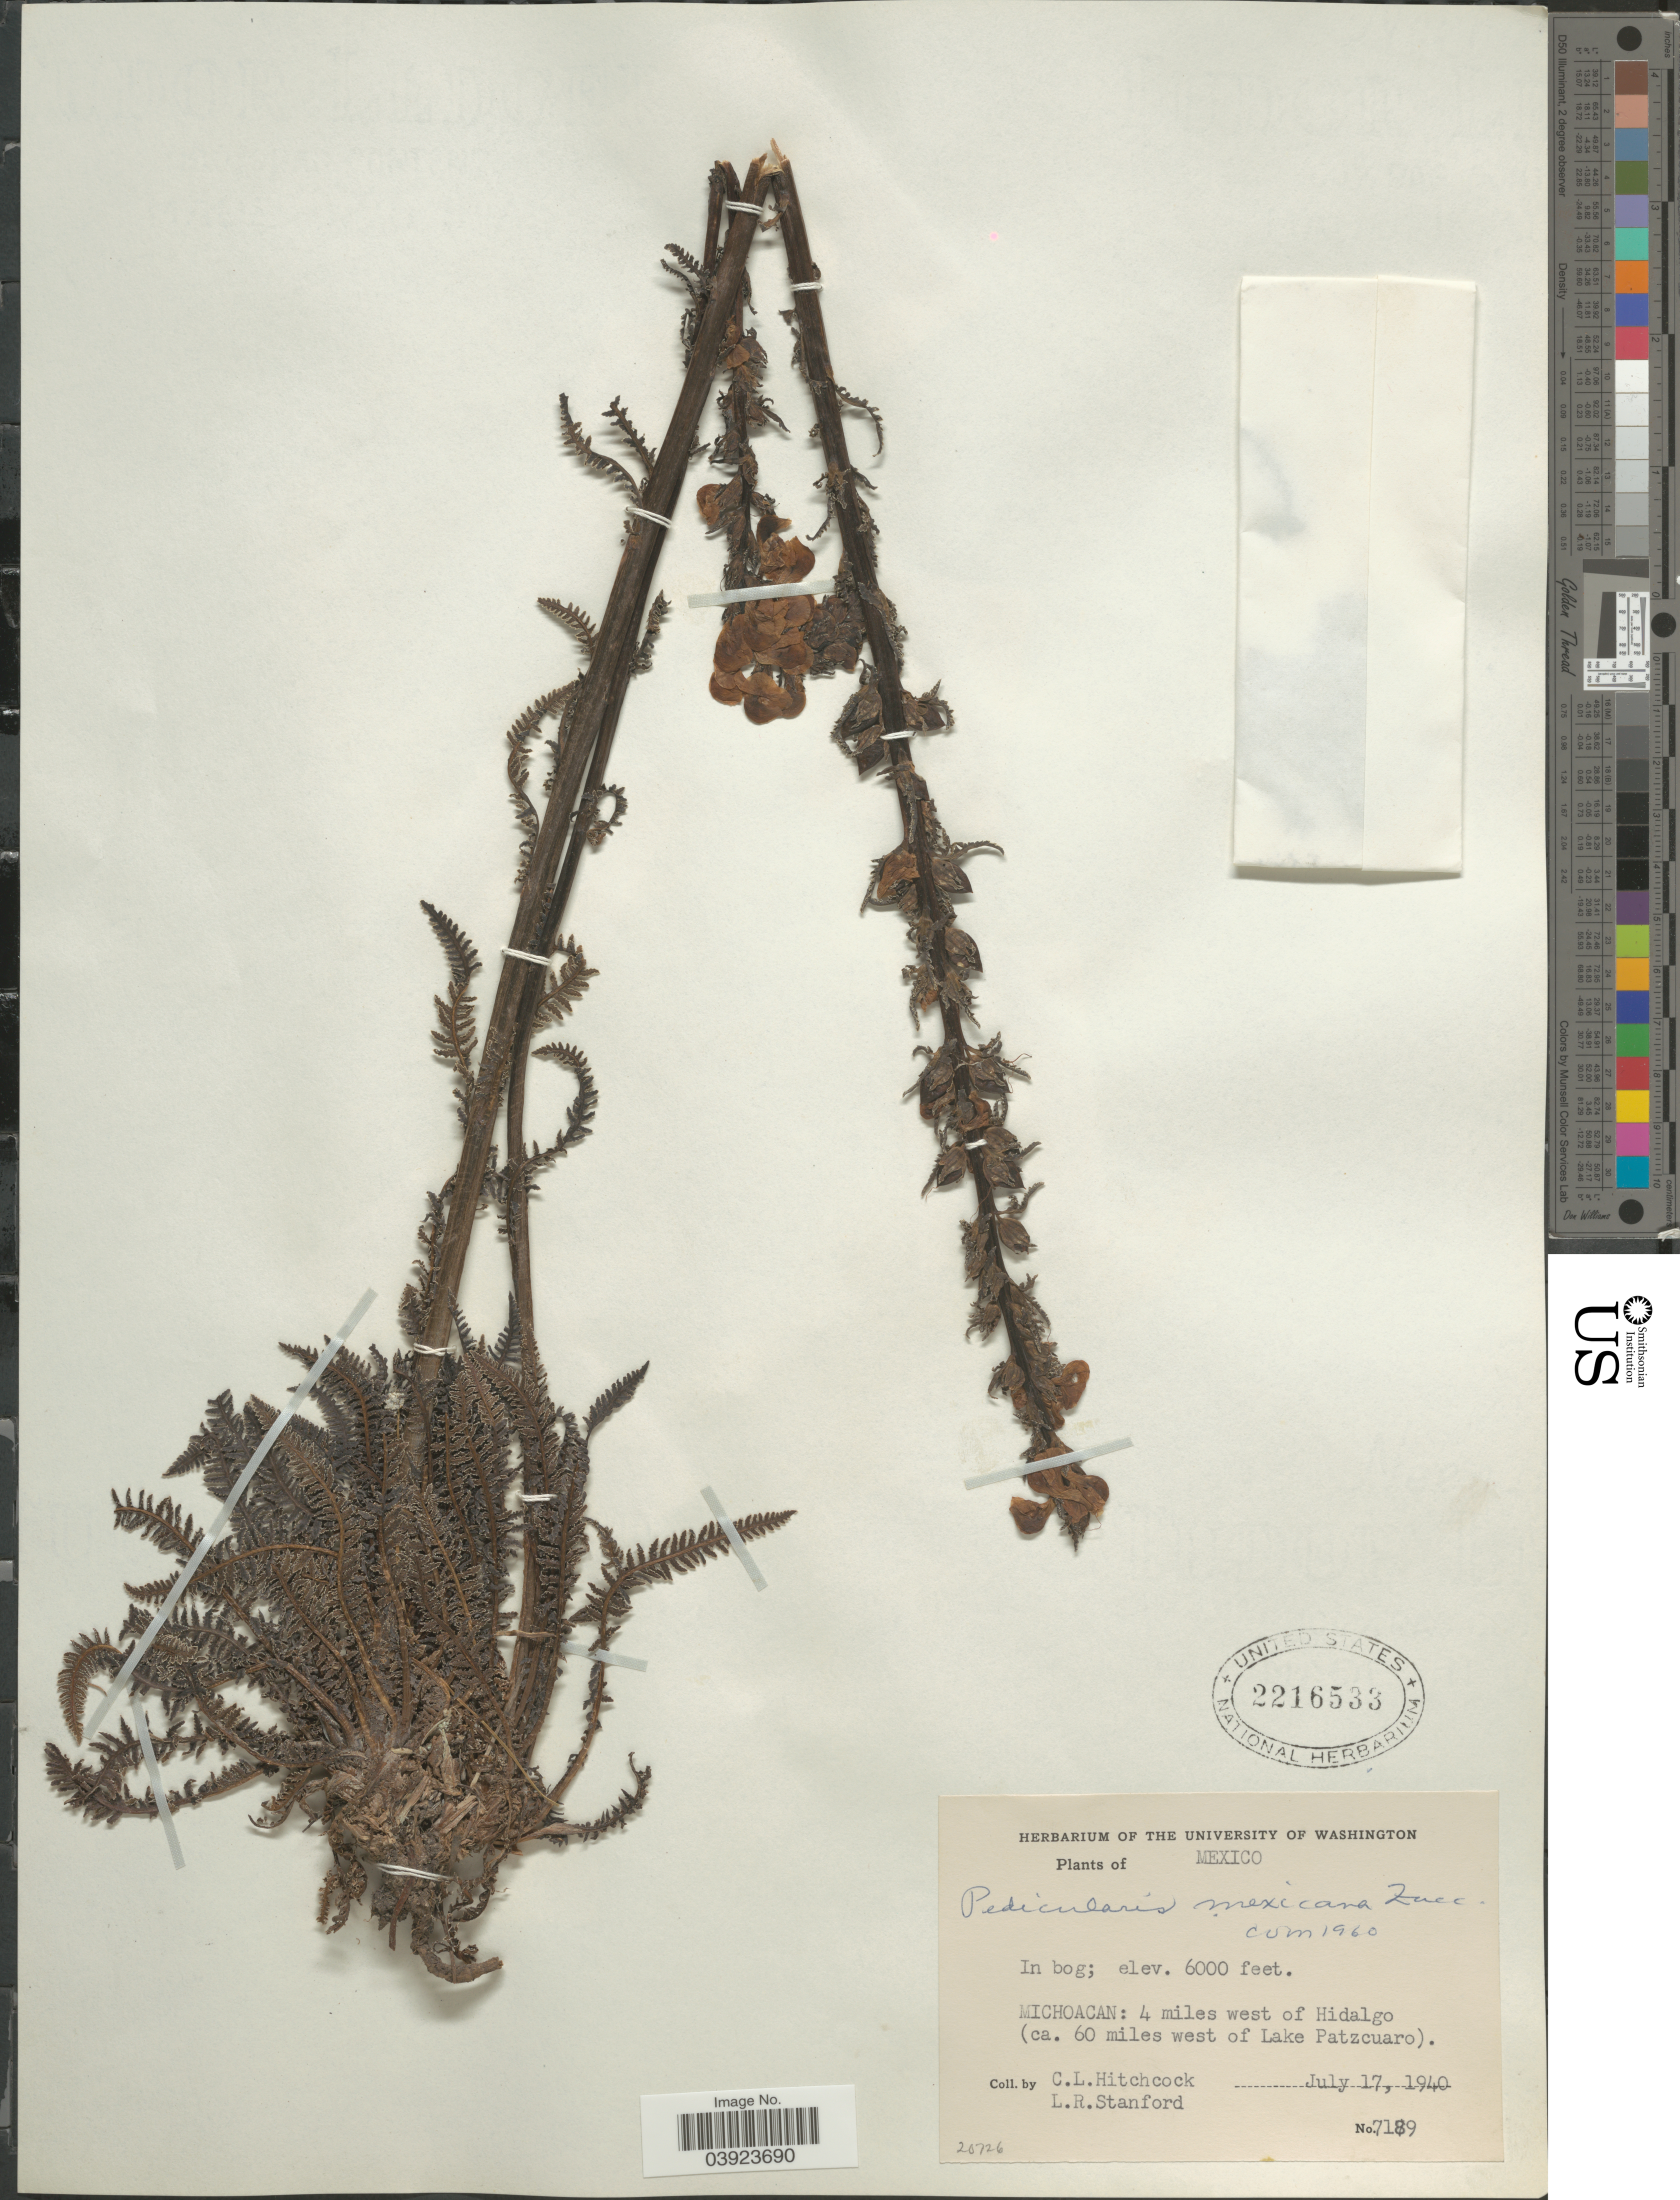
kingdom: Plantae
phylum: Tracheophyta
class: Magnoliopsida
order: Lamiales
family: Orobanchaceae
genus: Pedicularis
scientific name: Pedicularis mexicana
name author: Zucc. ex Bunge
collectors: C. L. Hitchcock & L. R. Stanford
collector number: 7189*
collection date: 1940-07-17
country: Mexico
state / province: Michoacán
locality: In bog; 4 miles west of Hidalgo (ca. 60 miles west of Lake Patzcuaro).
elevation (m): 1829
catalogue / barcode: US 2216533